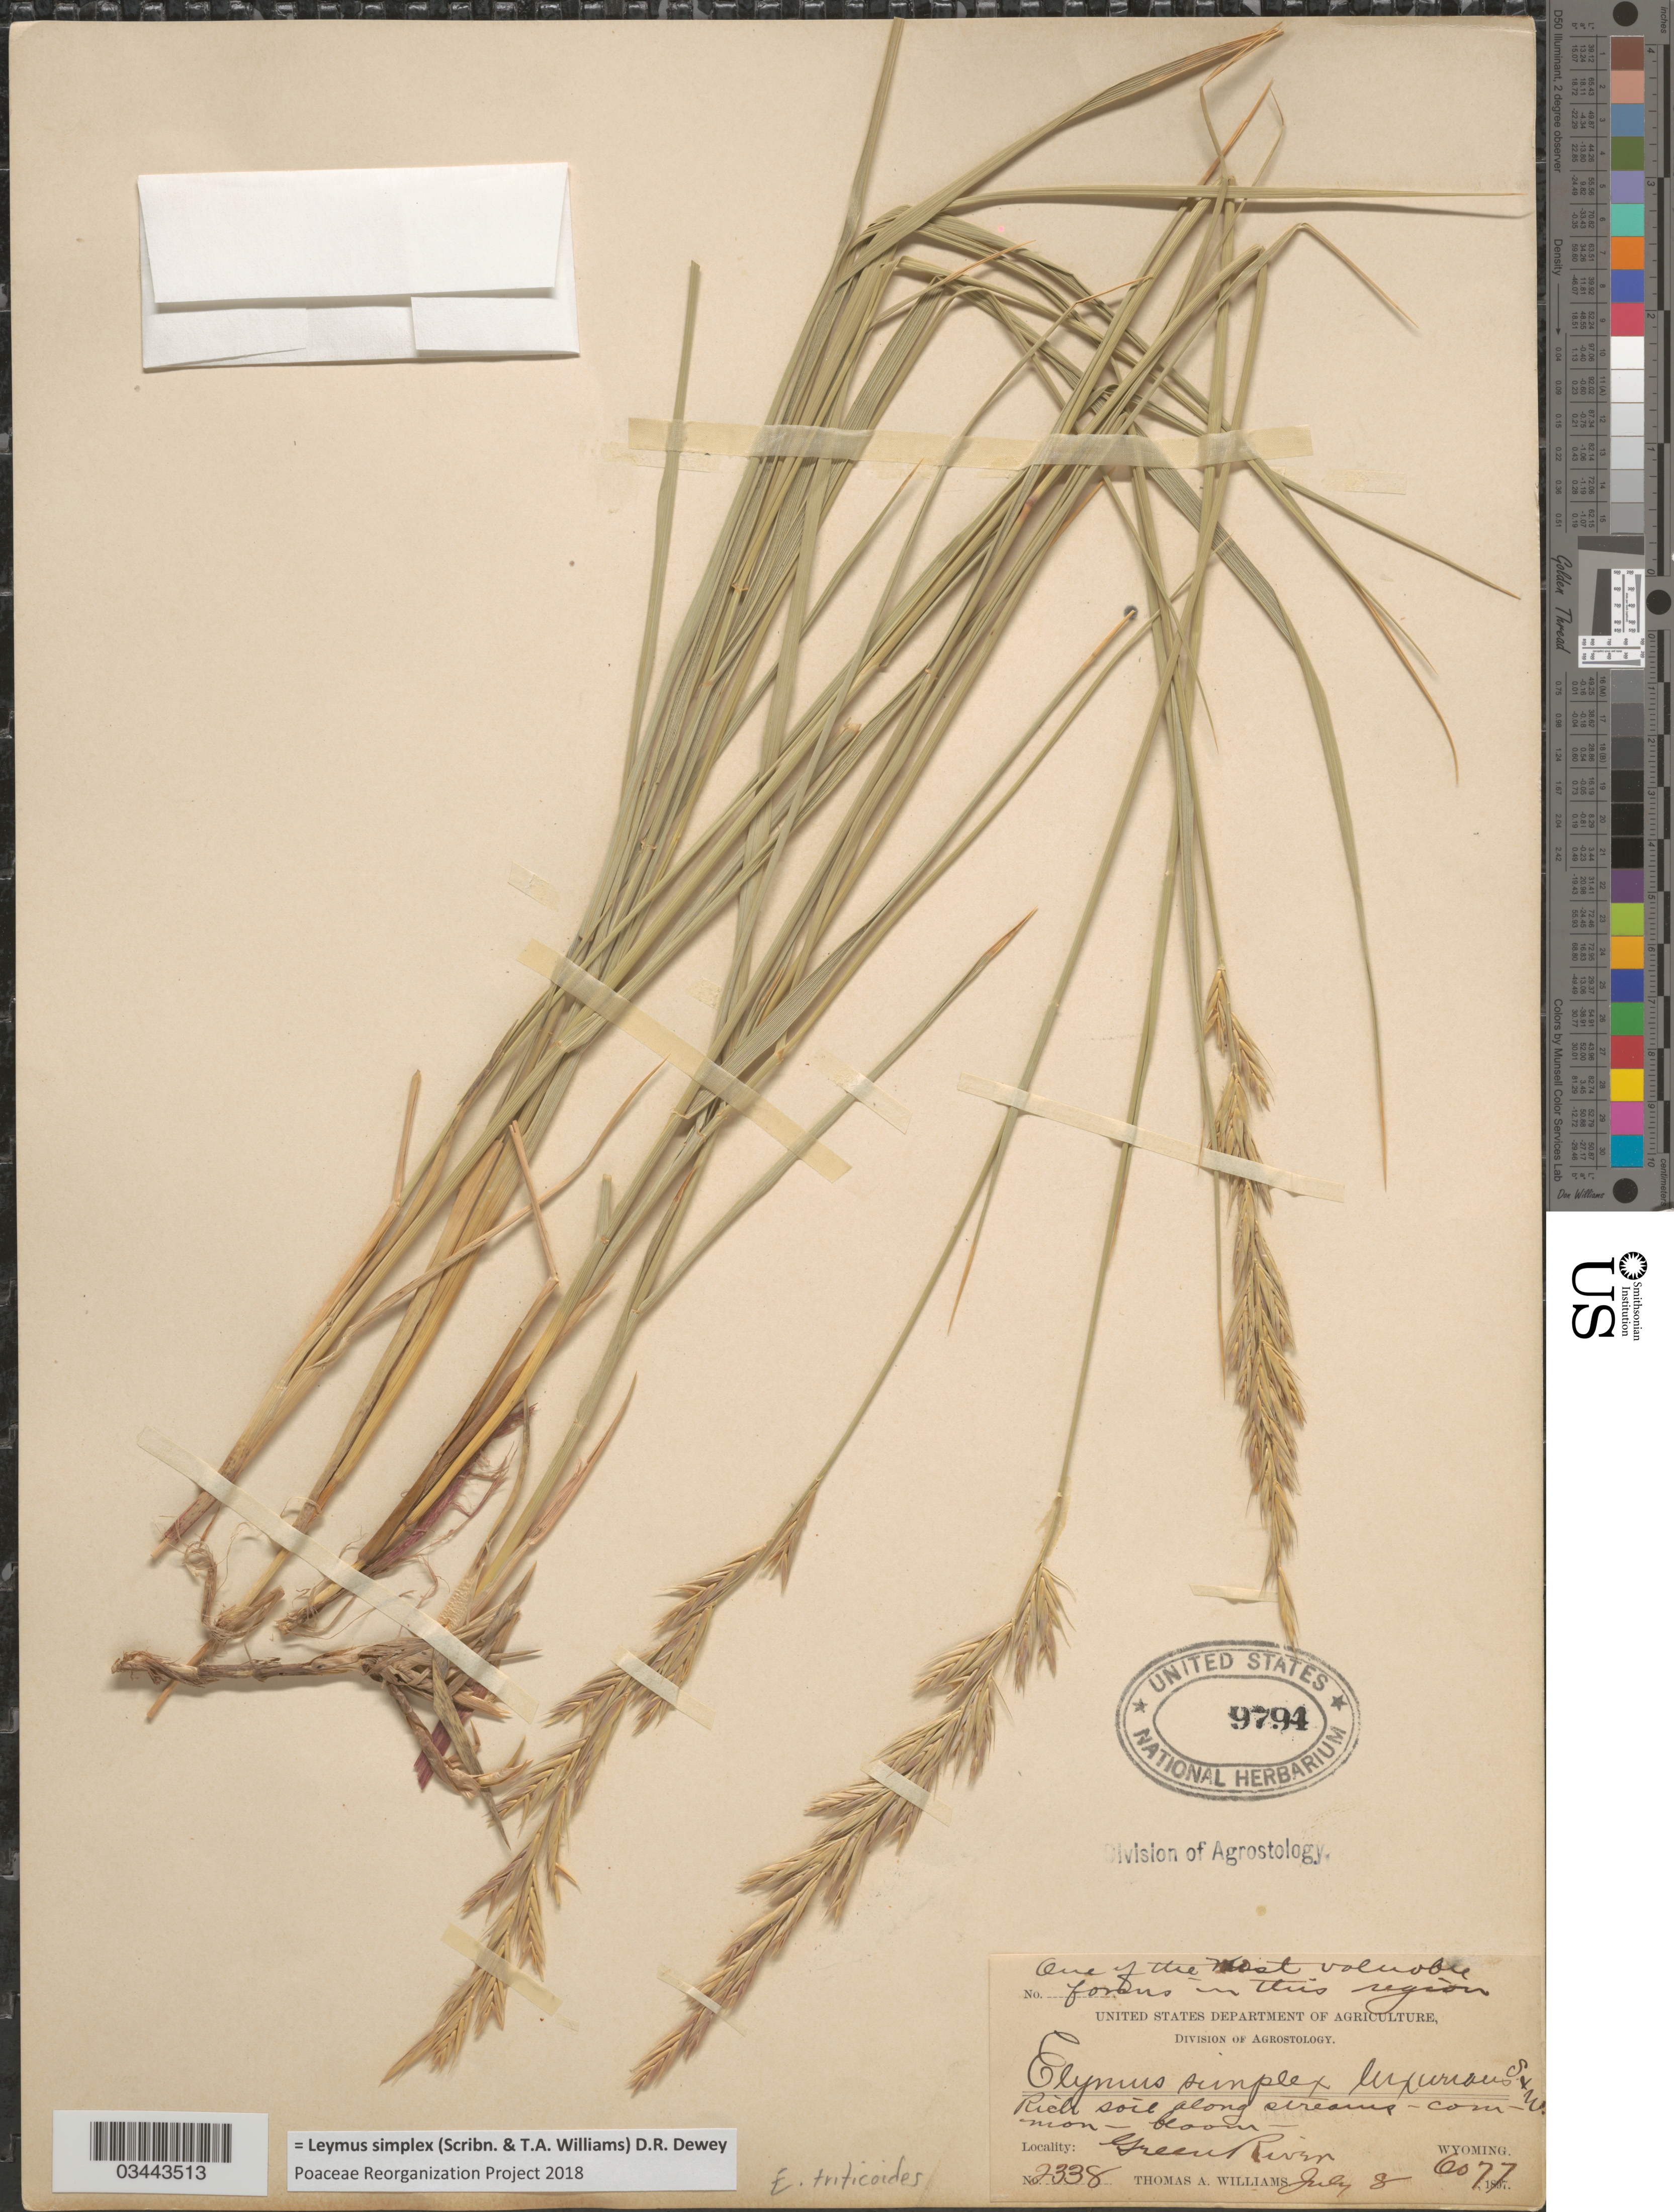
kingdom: Plantae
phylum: Tracheophyta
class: Liliopsida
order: Poales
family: Poaceae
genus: Leymus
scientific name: Leymus simplex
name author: (Scribn. & T.A. Williams) Dewey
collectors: T. A. Williams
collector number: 2338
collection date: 1897-07-08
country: United States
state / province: Wyoming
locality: Green River.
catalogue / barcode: US 9794